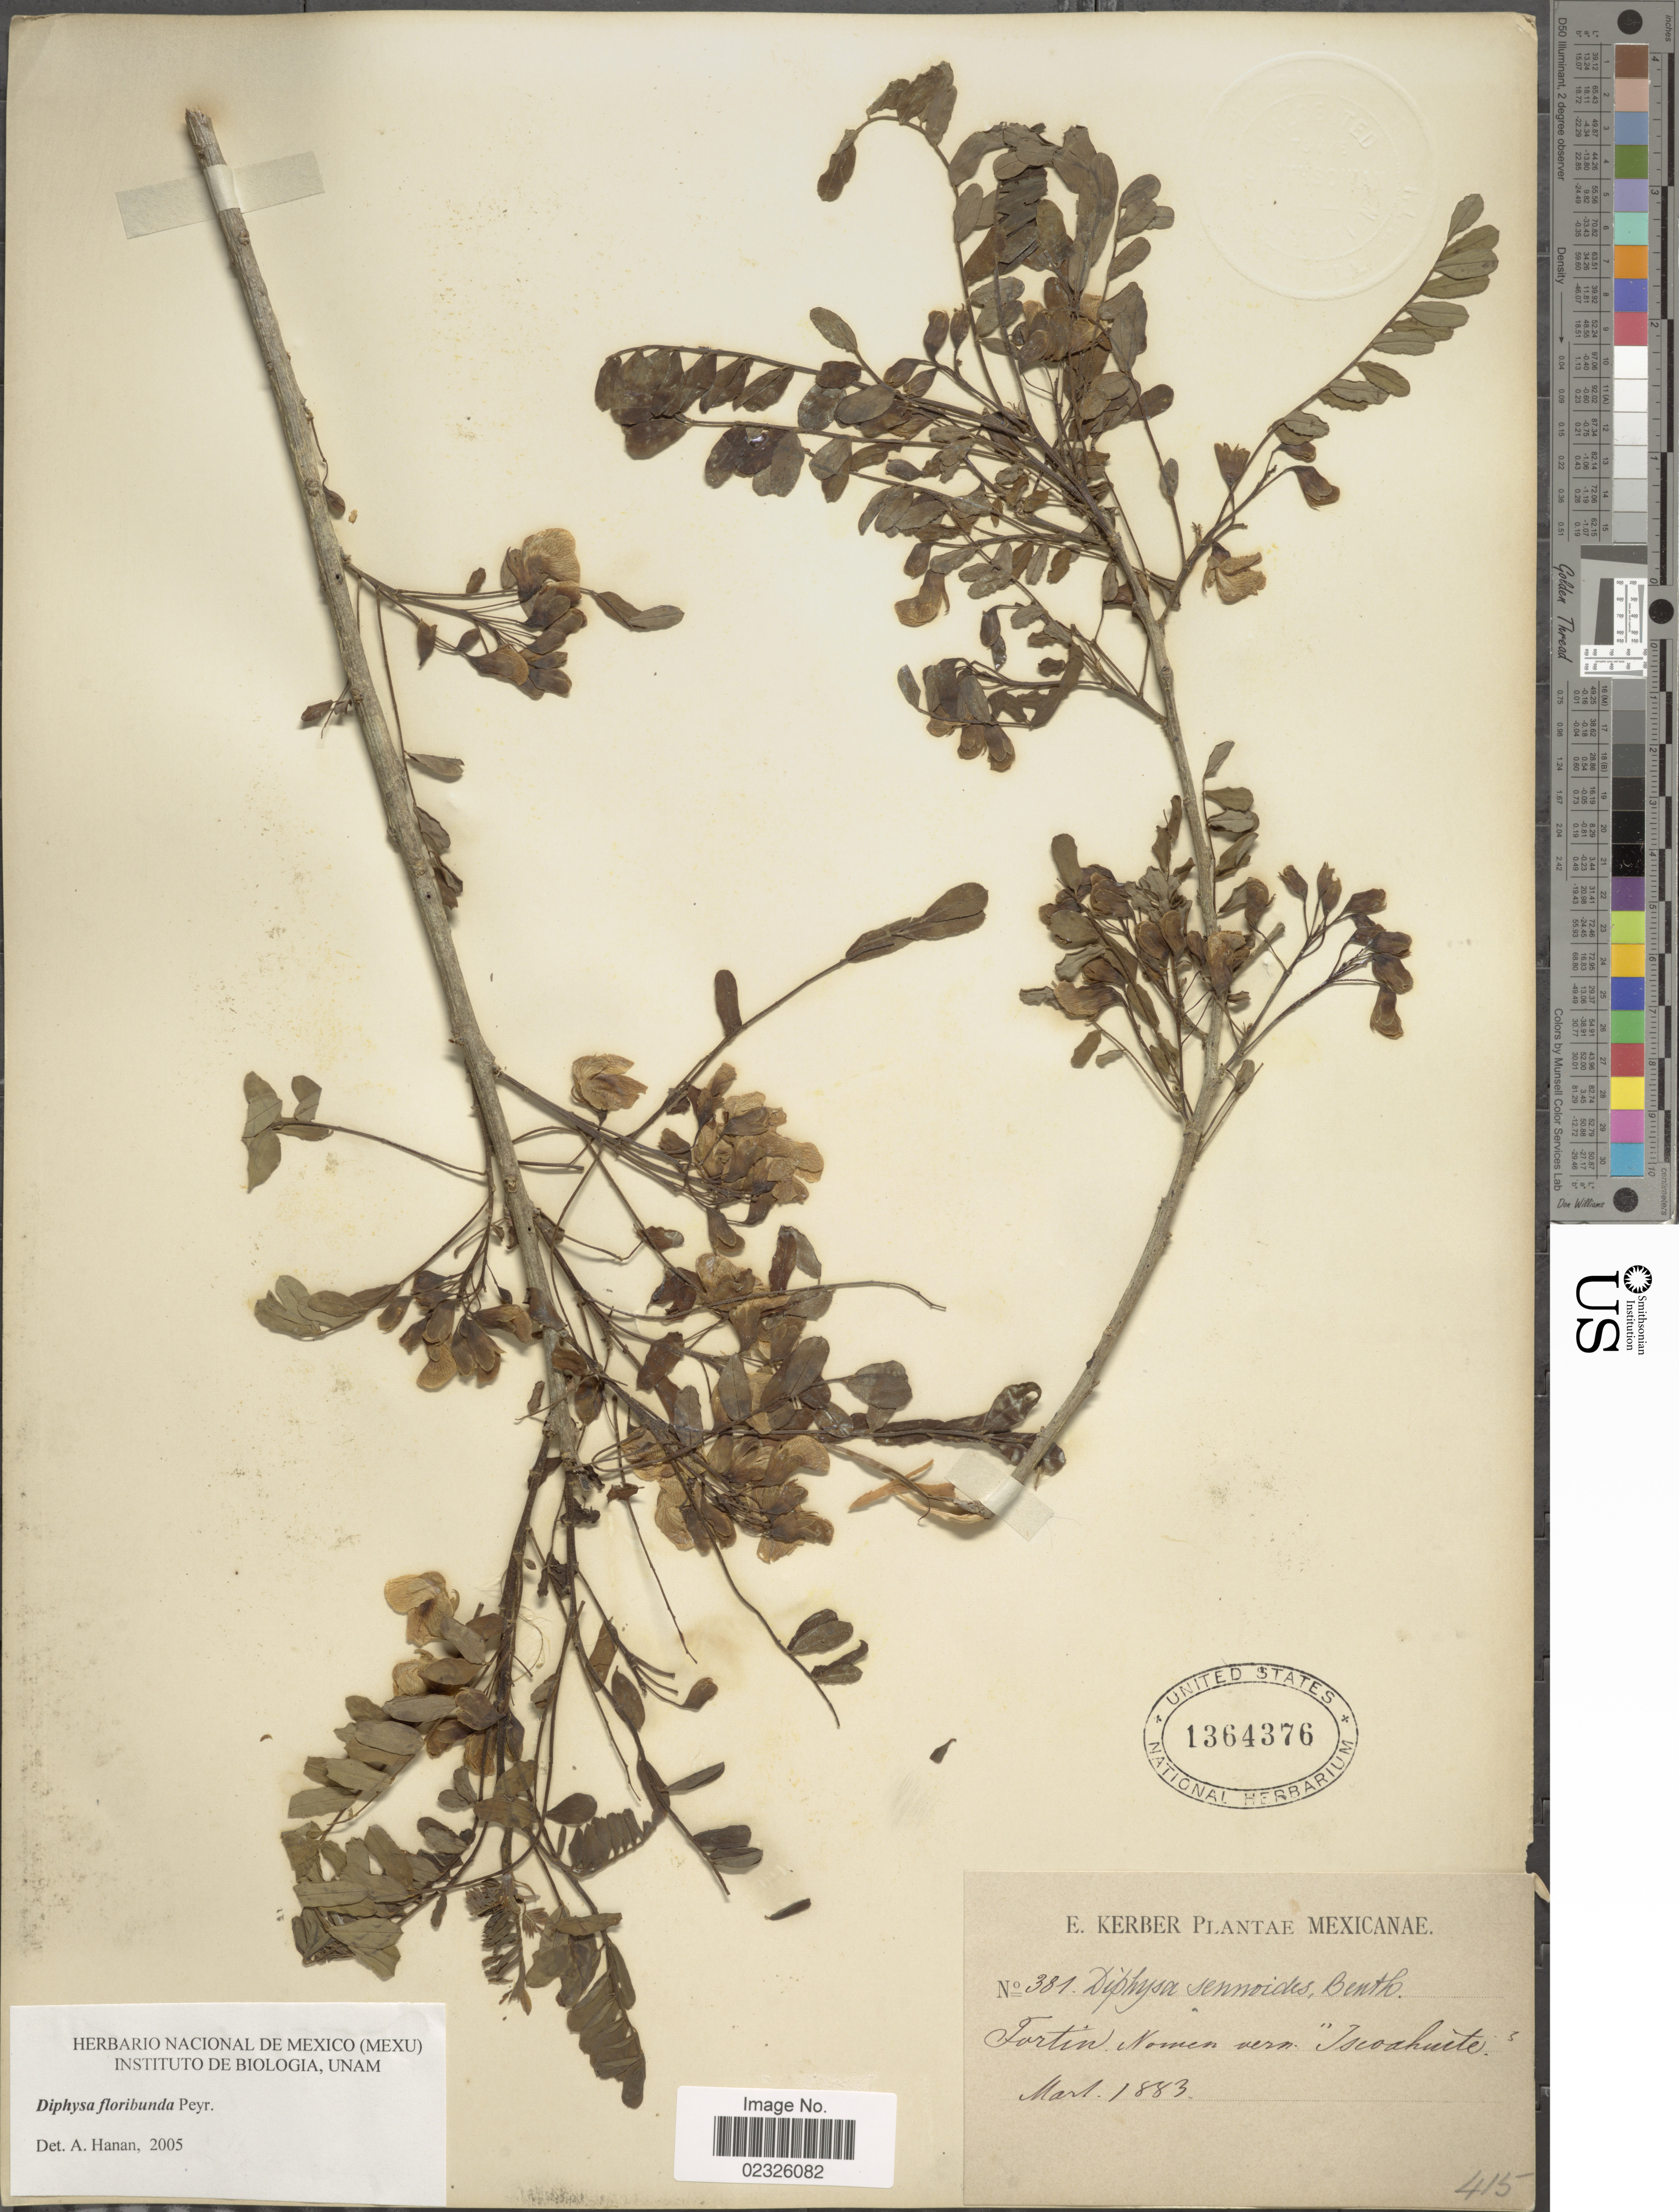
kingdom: Plantae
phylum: Tracheophyta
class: Magnoliopsida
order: Fabales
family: Fabaceae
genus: Diphysa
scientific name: Diphysa floribunda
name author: Peyr.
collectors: E. Kerber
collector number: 381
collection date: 1883-03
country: Mexico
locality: Fortin Nomen vern 'Iscoahuite'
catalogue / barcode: US 1364376